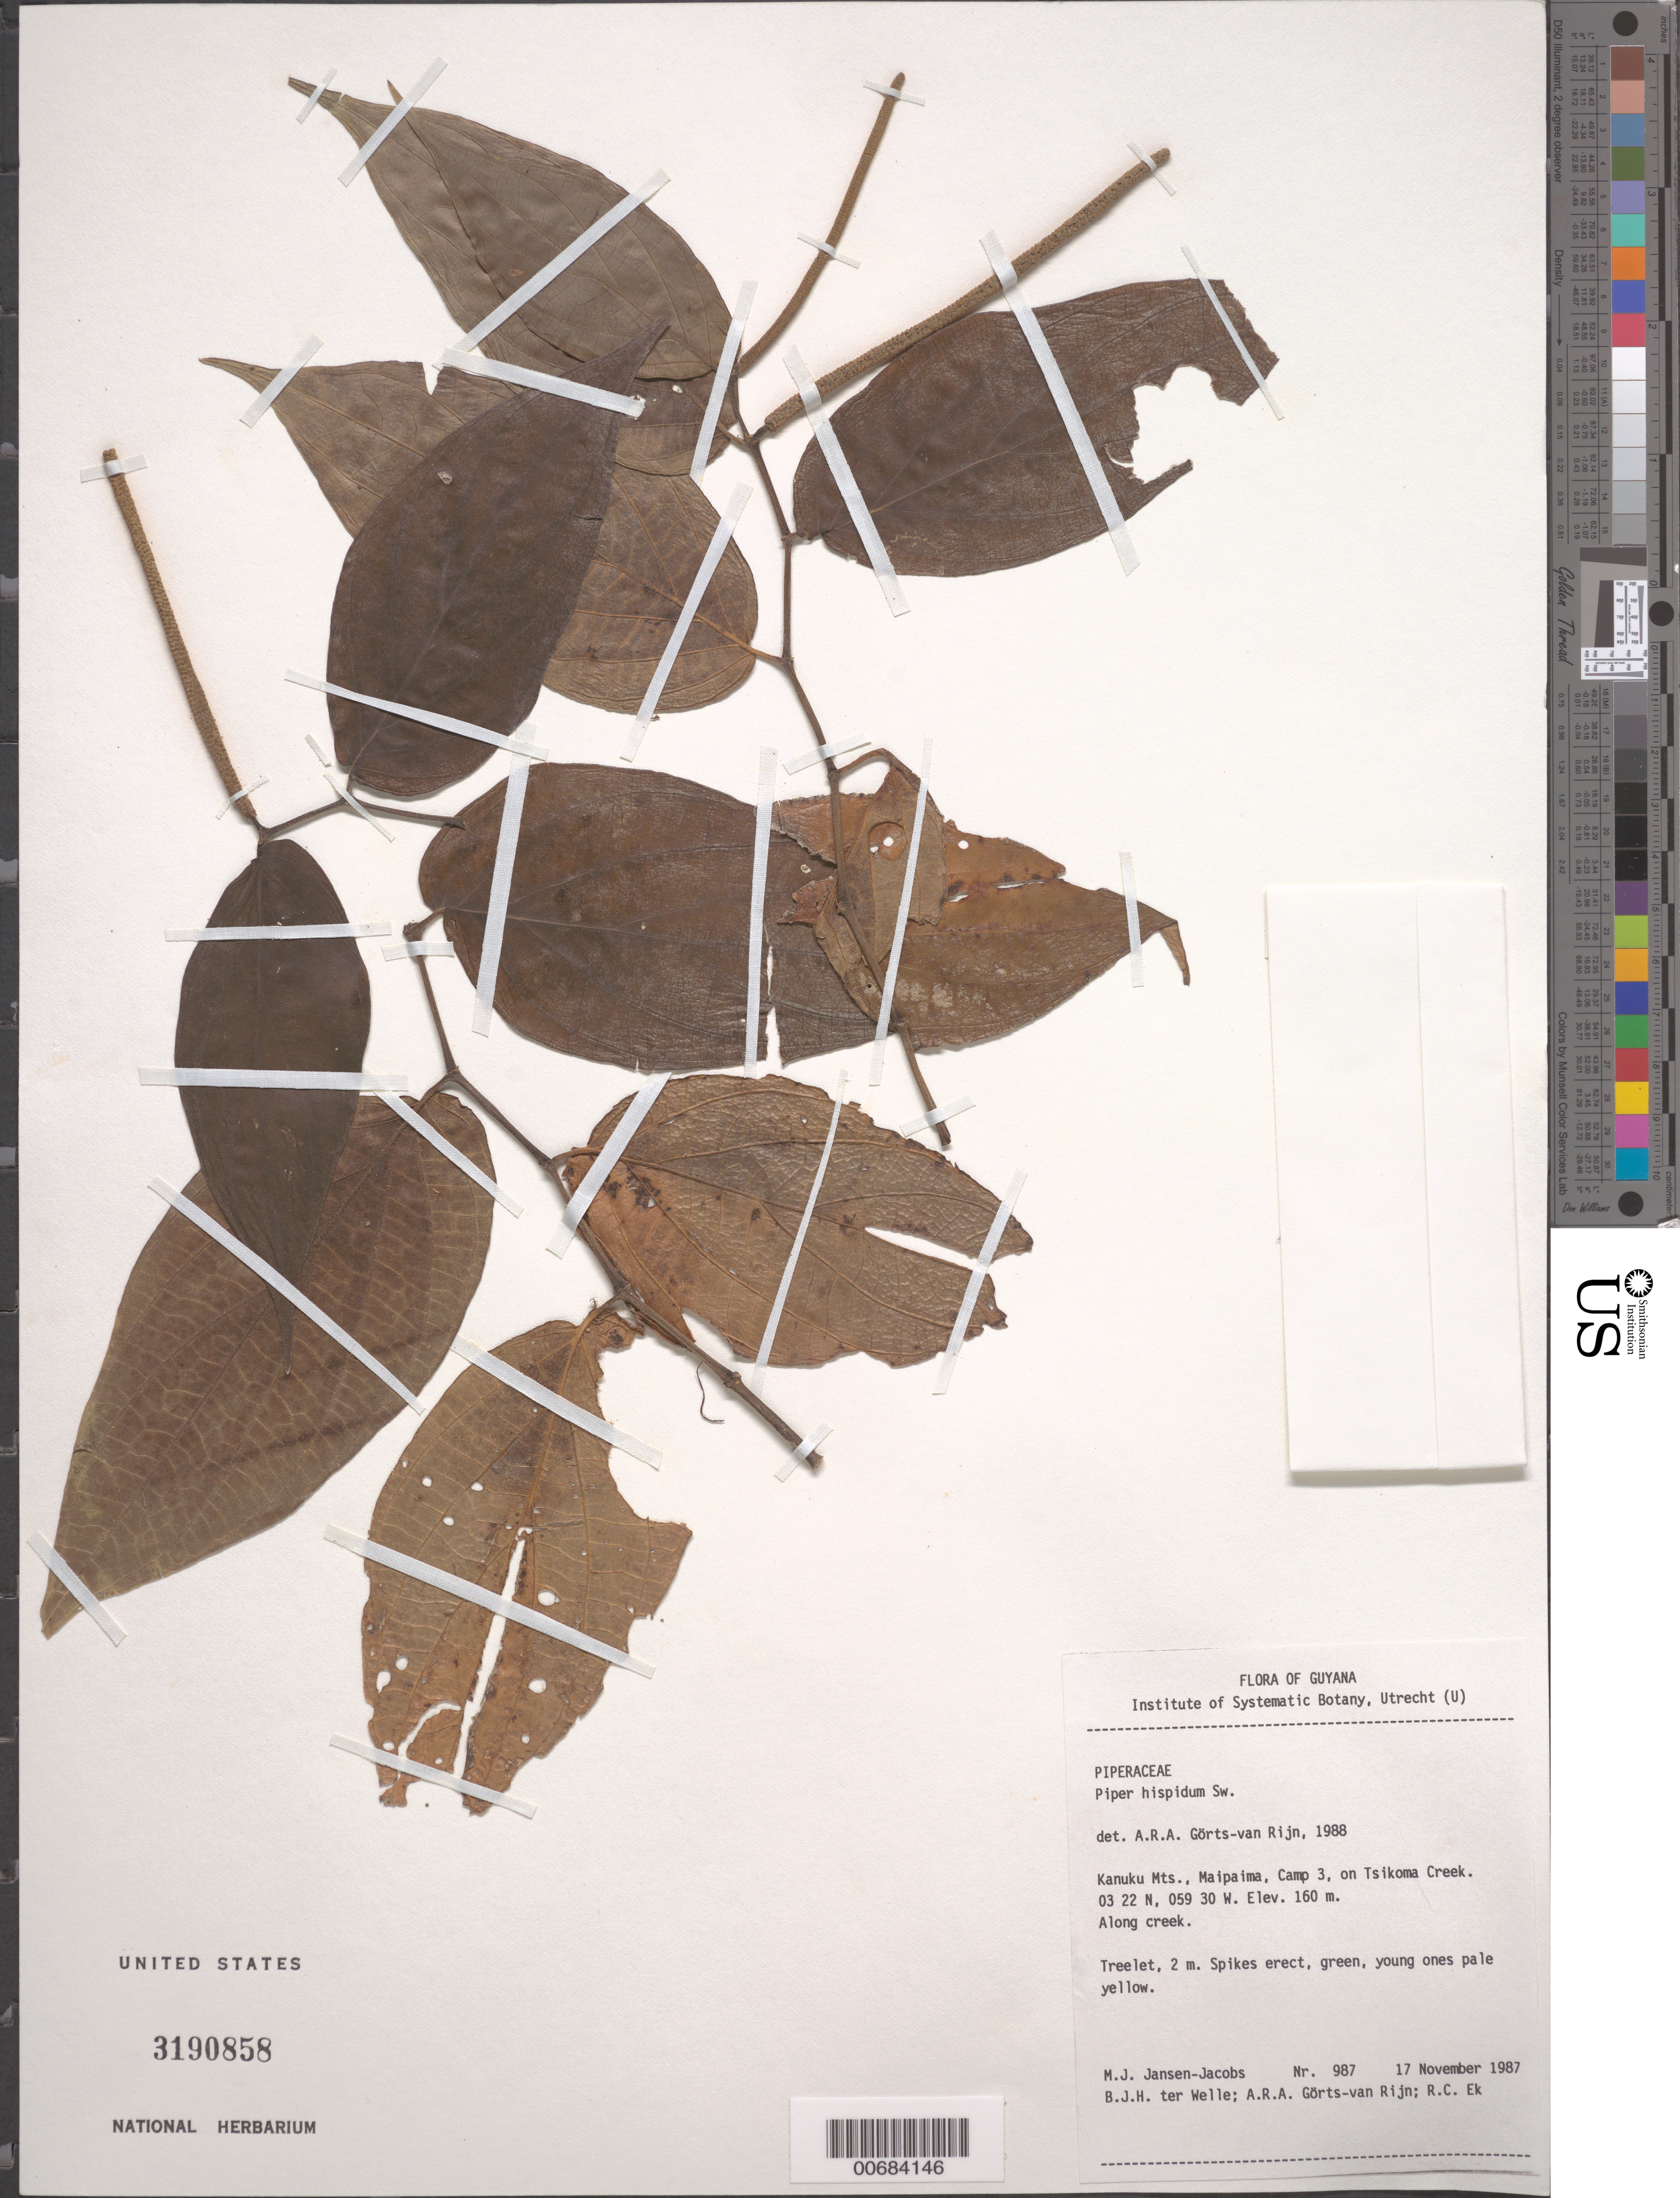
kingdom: Plantae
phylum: Tracheophyta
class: Magnoliopsida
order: Piperales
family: Piperaceae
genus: Piper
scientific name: Piper hispidum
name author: Sw.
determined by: Görts-van Rijn, A. R. A.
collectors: M. J. Jansen-Jacobs, B. Welle, A. .R. A. Görts-van Rijn & R. C. Ek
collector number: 987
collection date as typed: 17-Nov-87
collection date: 1987-11-17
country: Guyana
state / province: U. Takutu-U. Essequibo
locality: Kanuku Mts., Maipaima, Camp 3 on Tsikoma Creek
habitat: Along creek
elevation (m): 160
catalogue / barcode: US 3190858